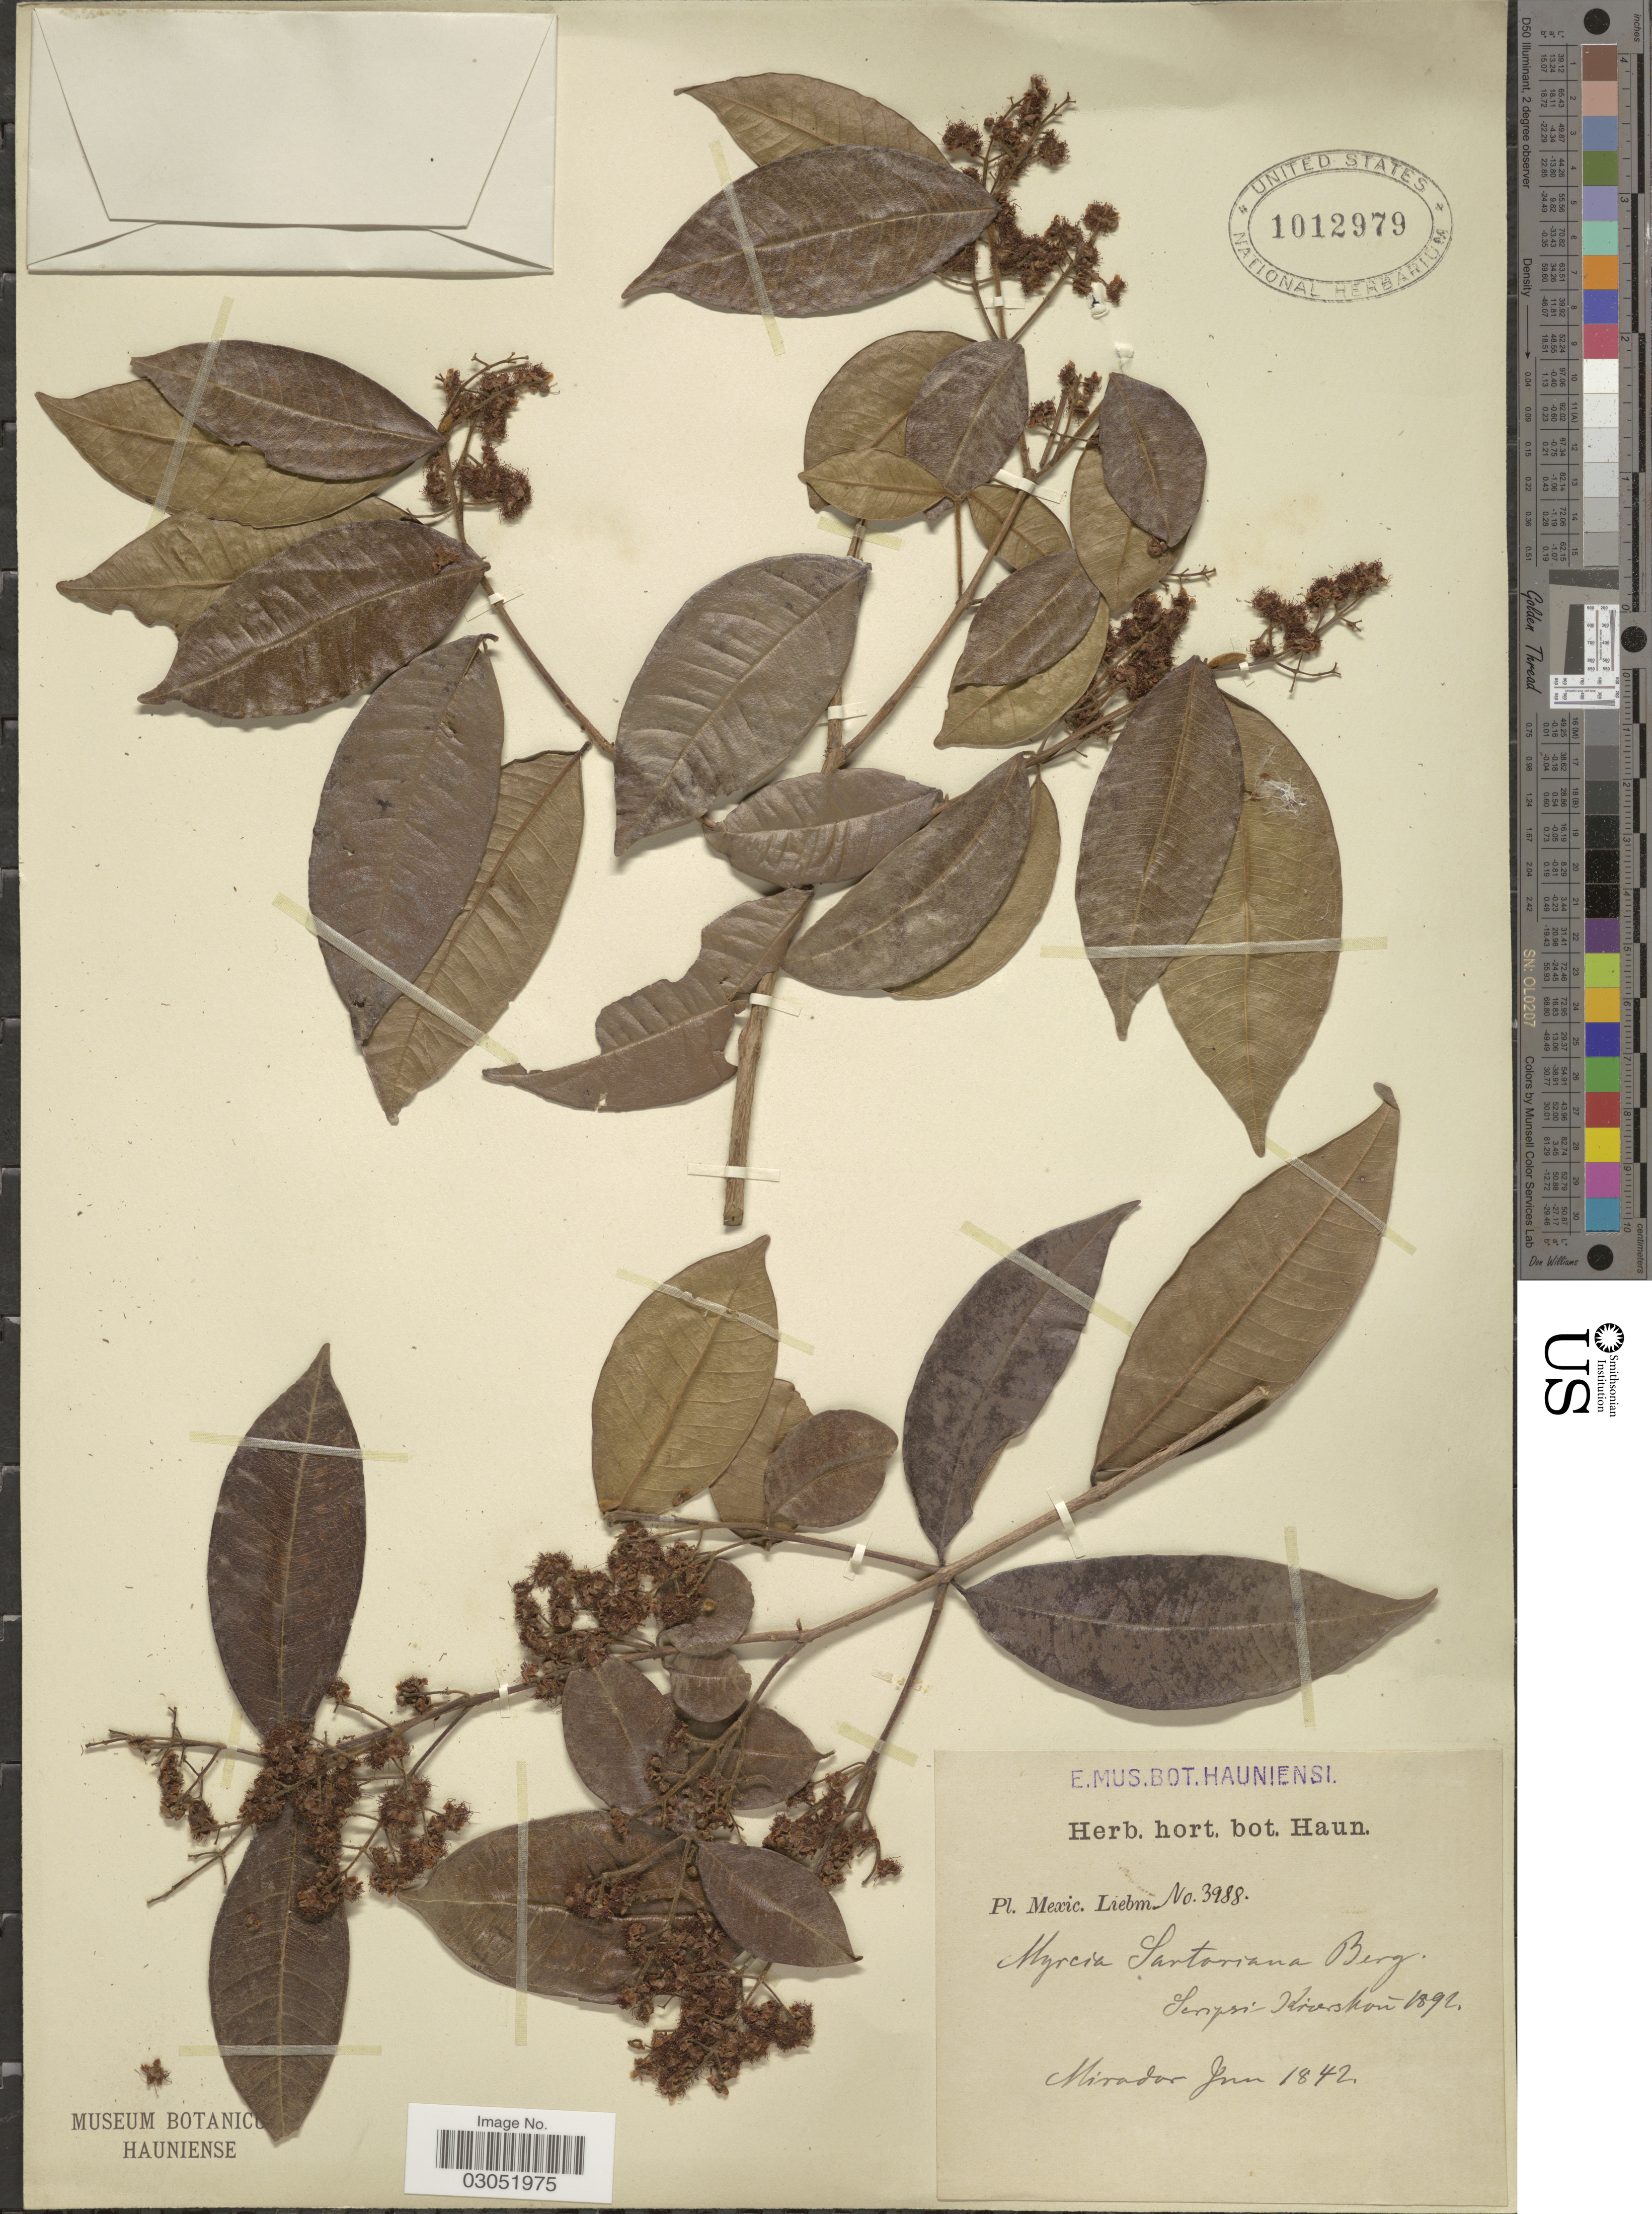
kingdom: Plantae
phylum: Tracheophyta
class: Magnoliopsida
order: Myrtales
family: Myrtaceae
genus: Myrcia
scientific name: Myrcia splendens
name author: (Sw.) DC.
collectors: Liebm.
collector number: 3988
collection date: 1842-06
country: Mexico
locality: Mirador.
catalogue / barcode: US 1012979